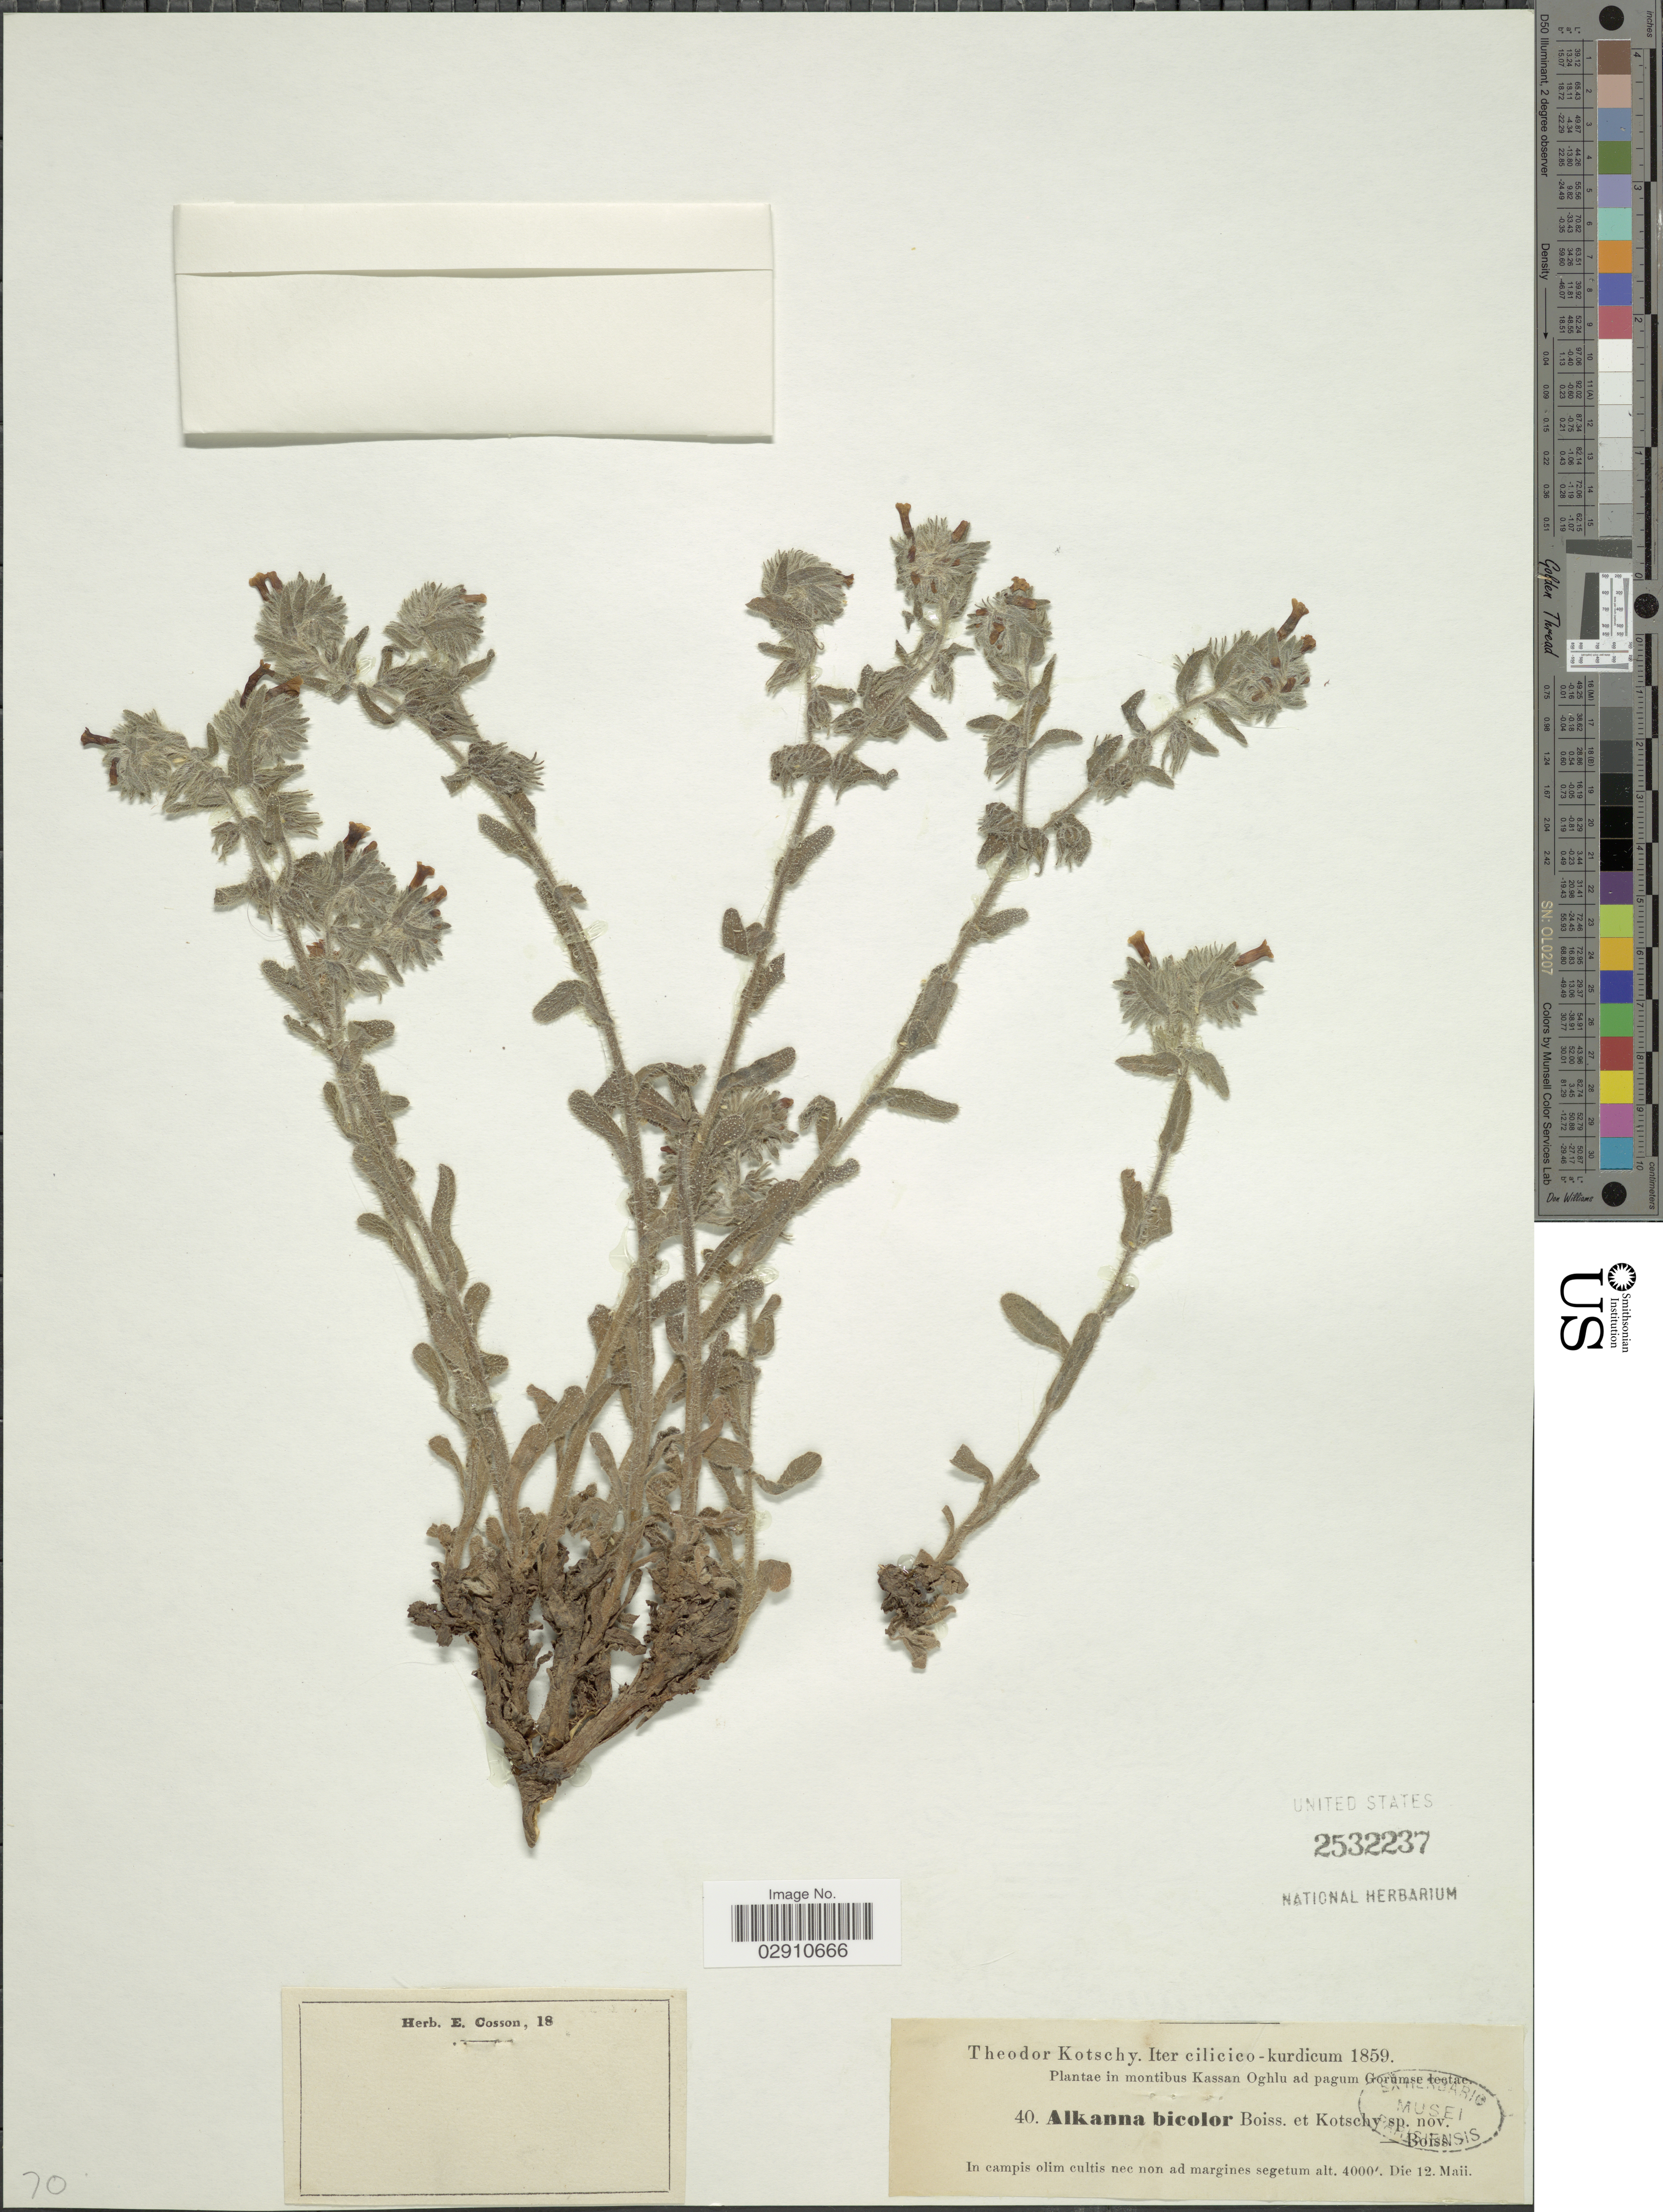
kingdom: Plantae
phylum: Tracheophyta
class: Magnoliopsida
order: Boraginales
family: Boraginaceae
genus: Alkanna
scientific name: Alkanna bicolor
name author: Boiss.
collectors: K. G. Kotschy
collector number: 40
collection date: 1859-05-12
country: Turkey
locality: Iter cilicico-kurdicum. In montibus Kassan Oghlu ad pagum Gorumse lectae. In campis olim cultis nec non ad margines segetum.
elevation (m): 1219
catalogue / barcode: US 2532237